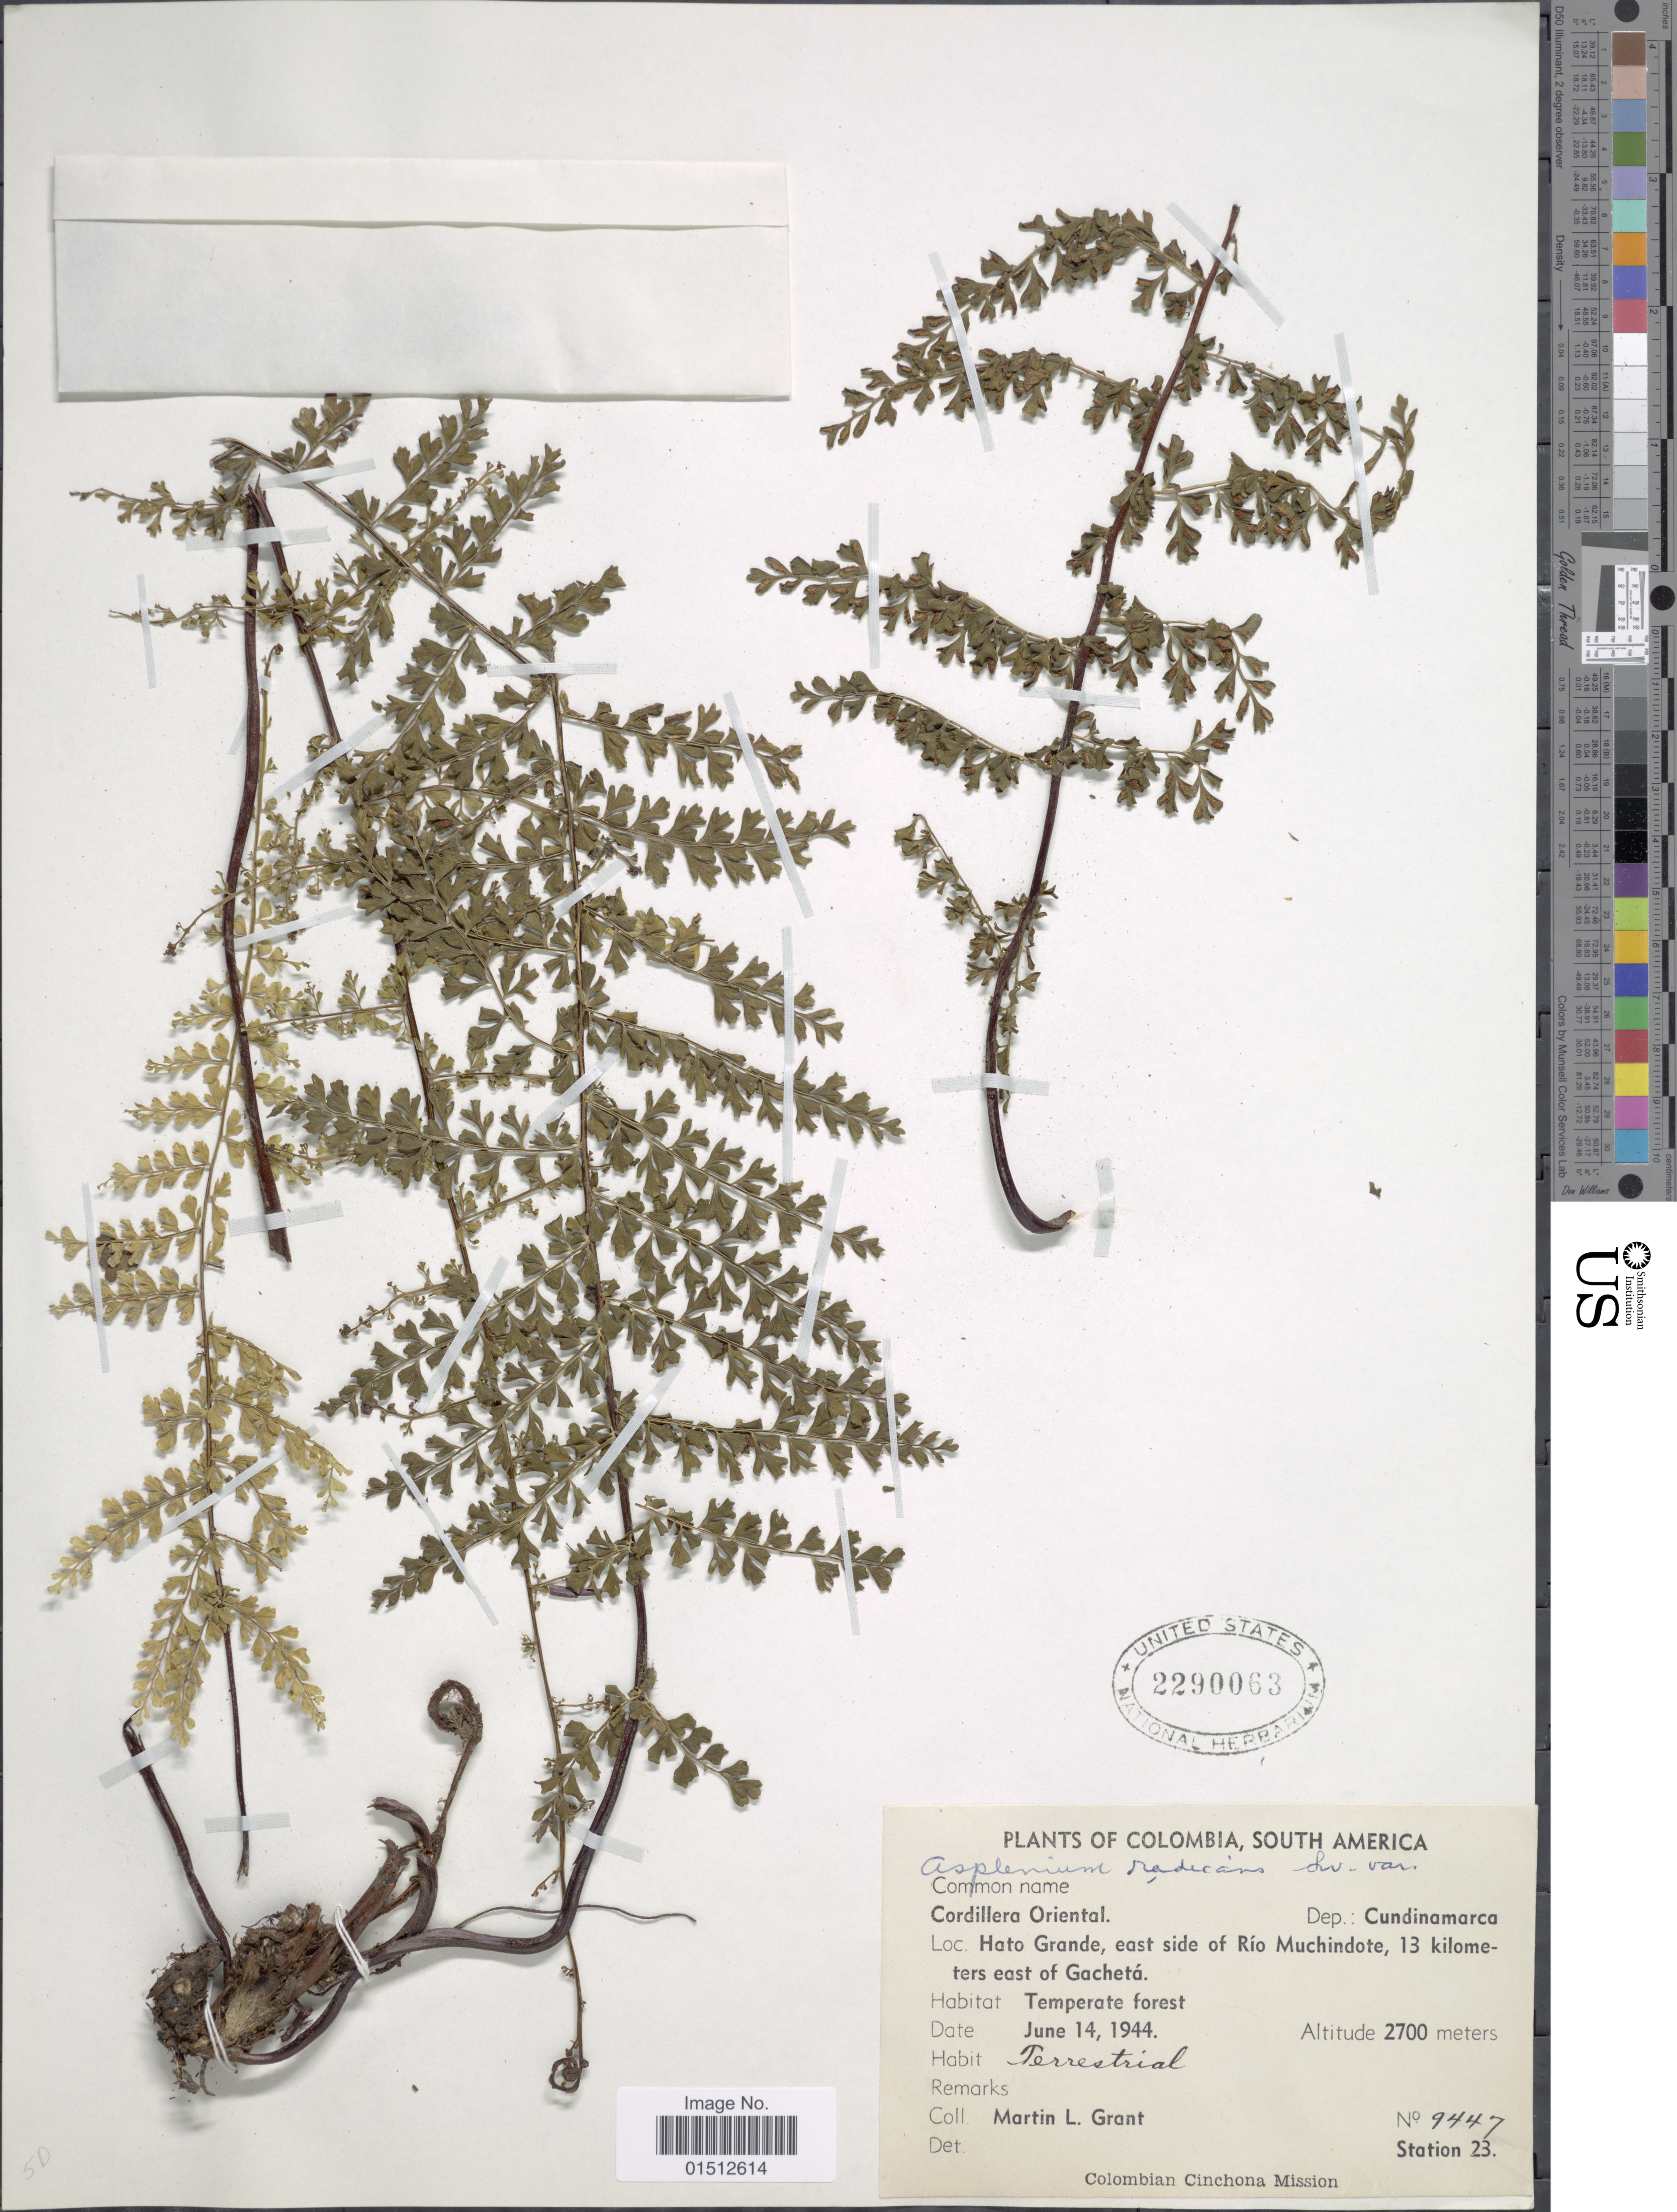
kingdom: Plantae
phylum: Tracheophyta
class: Polypodiopsida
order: Polypodiales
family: Aspleniaceae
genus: Asplenium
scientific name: Asplenium radicans var. tripinnatum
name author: (Hieron.) Proctor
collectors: M. L. Grant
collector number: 9447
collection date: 1944-06-14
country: Colombia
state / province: Cundinamarca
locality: Colombia, South America, Cordillera Oriental, Cundinamarca, Hato Grande, east side of Rio Muchindote, 13 kilometers east of Gacheta. Station 23.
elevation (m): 2700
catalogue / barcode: US 2290063